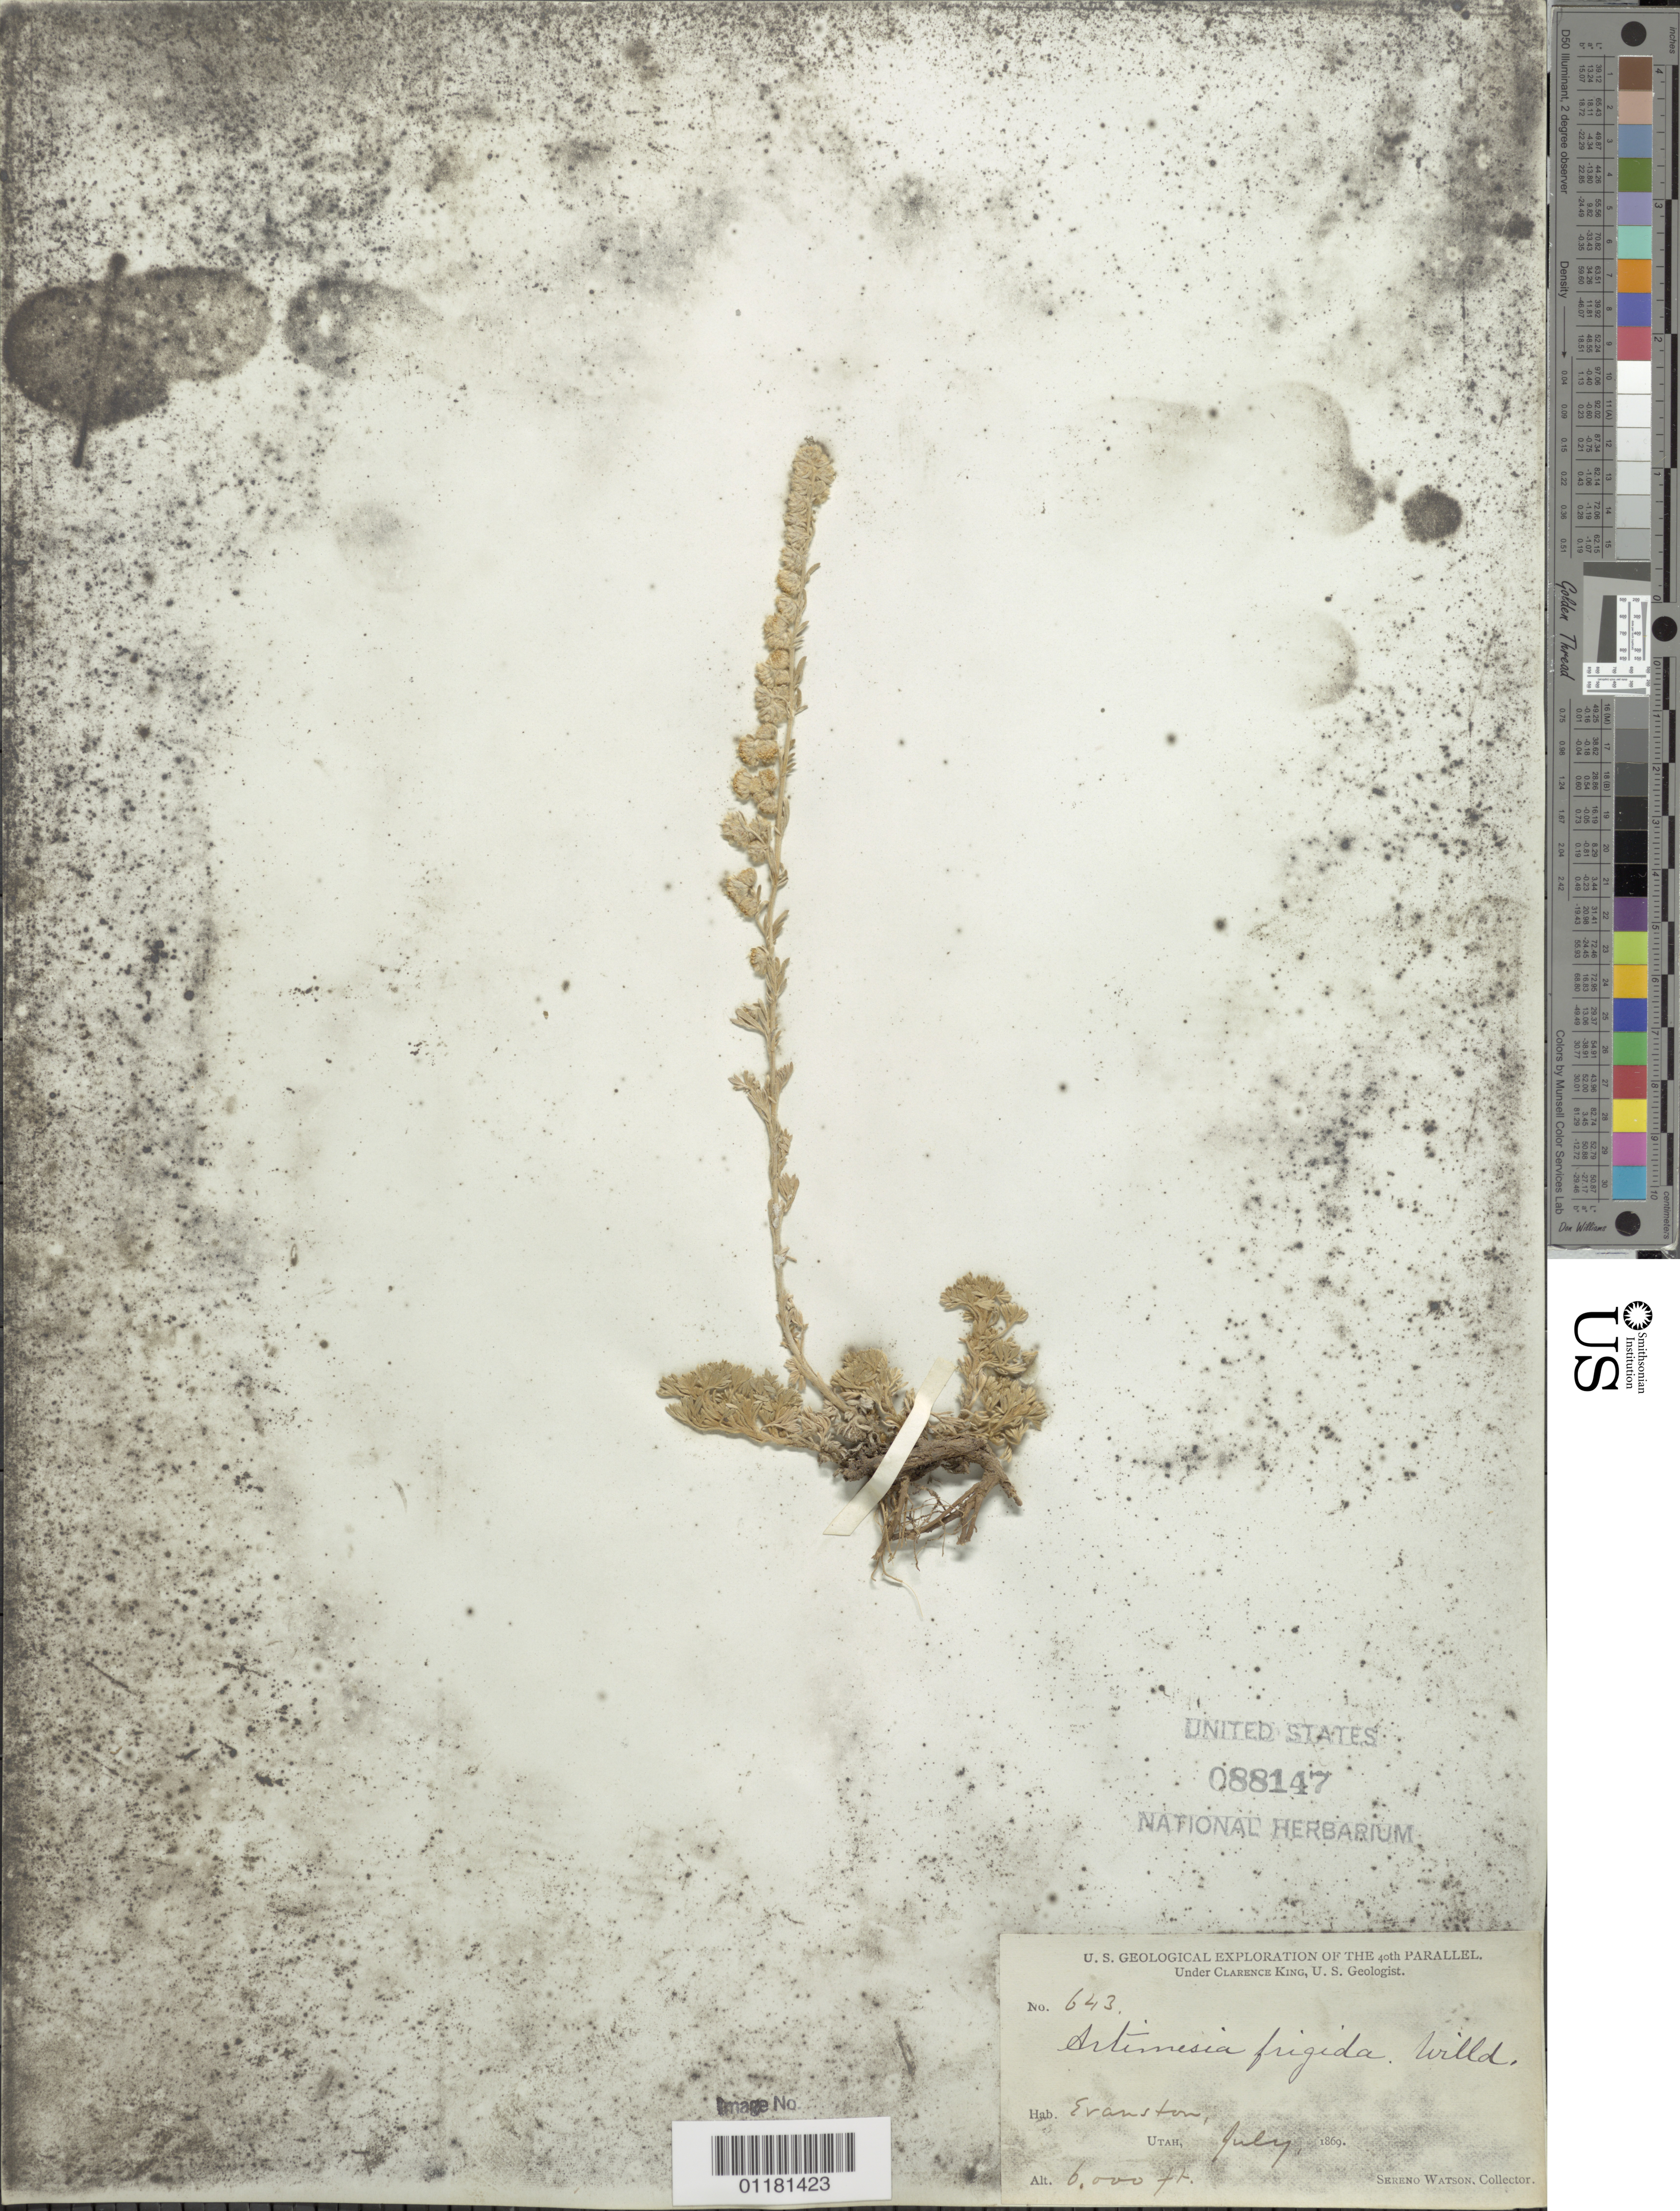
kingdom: Plantae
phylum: Tracheophyta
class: Magnoliopsida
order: Asterales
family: Asteraceae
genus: Artemisia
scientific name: Artemisia frigida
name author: Willd.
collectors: S. Watson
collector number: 643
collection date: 1869-07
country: United States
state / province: Utah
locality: Evanston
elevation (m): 1829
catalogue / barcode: US 88147